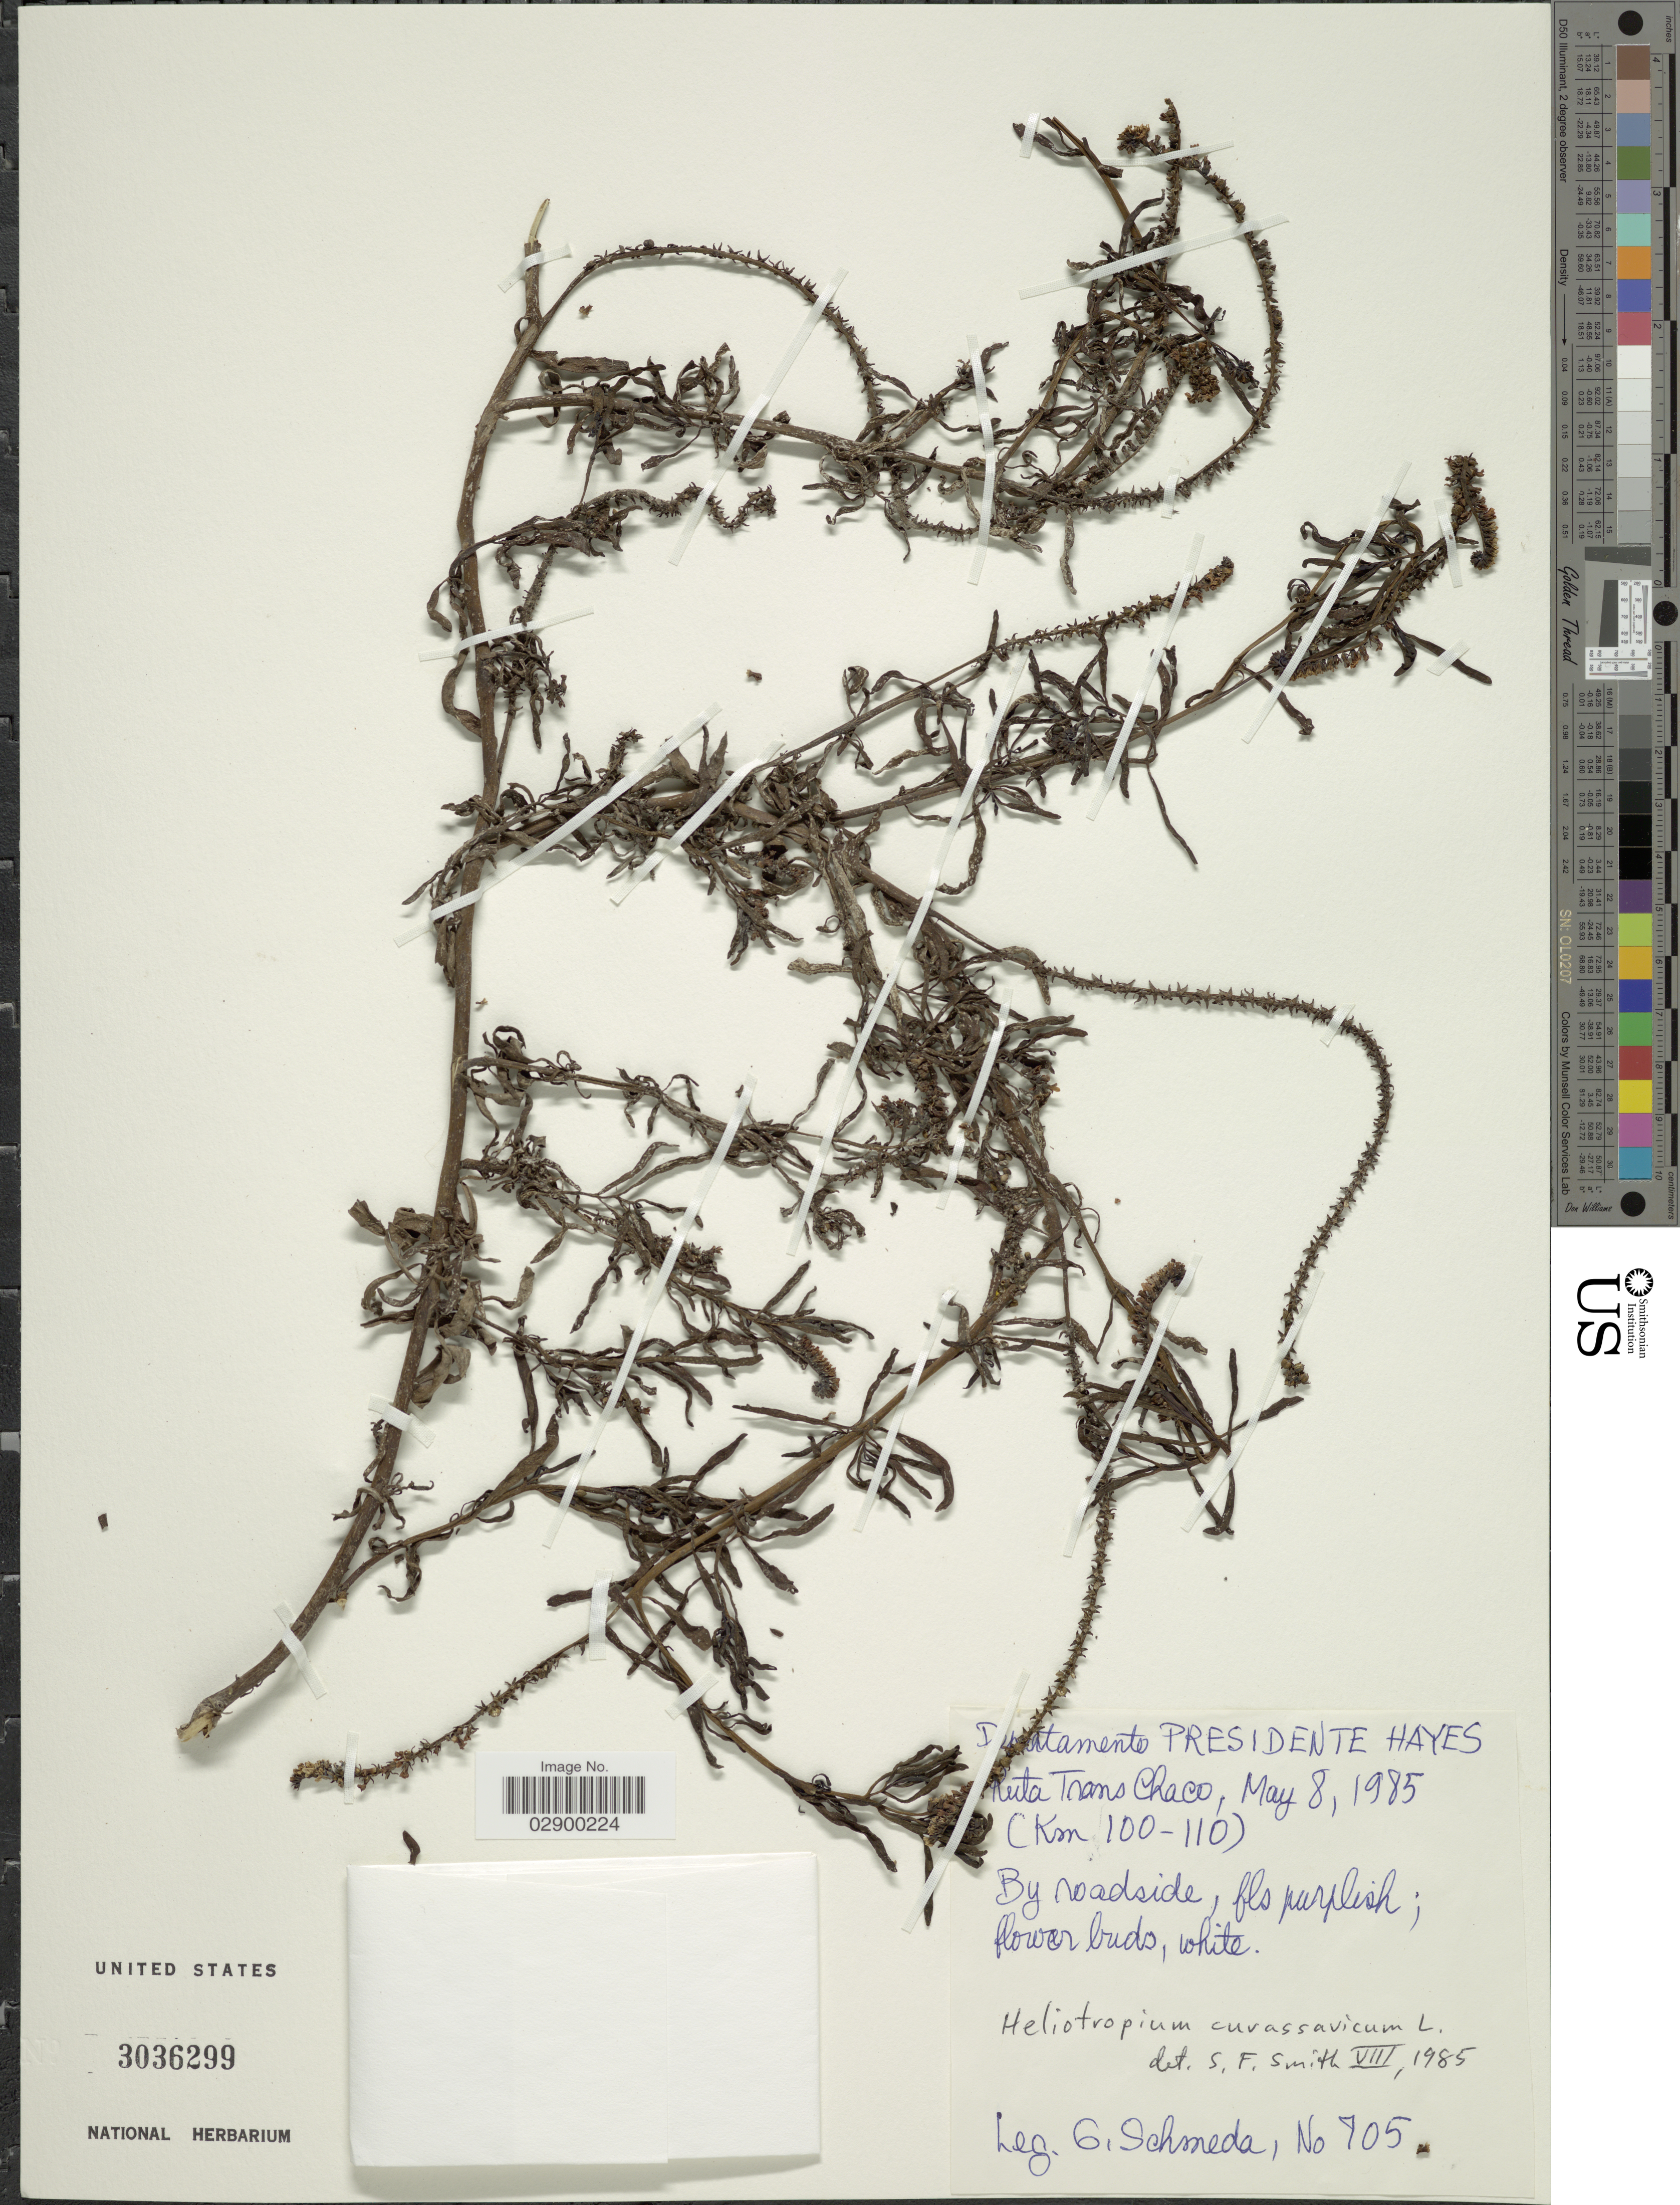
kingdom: Plantae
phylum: Tracheophyta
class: Magnoliopsida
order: Boraginales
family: Heliotropiaceae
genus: Heliotropium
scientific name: Heliotropium curassavicum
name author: L.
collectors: G. Schmeda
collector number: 705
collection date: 1985-05-08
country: Paraguay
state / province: Presidente Hayes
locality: Departamento Presidente Hayes, Ruta Trans Chaco (Km 100-110).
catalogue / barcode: US 3036299